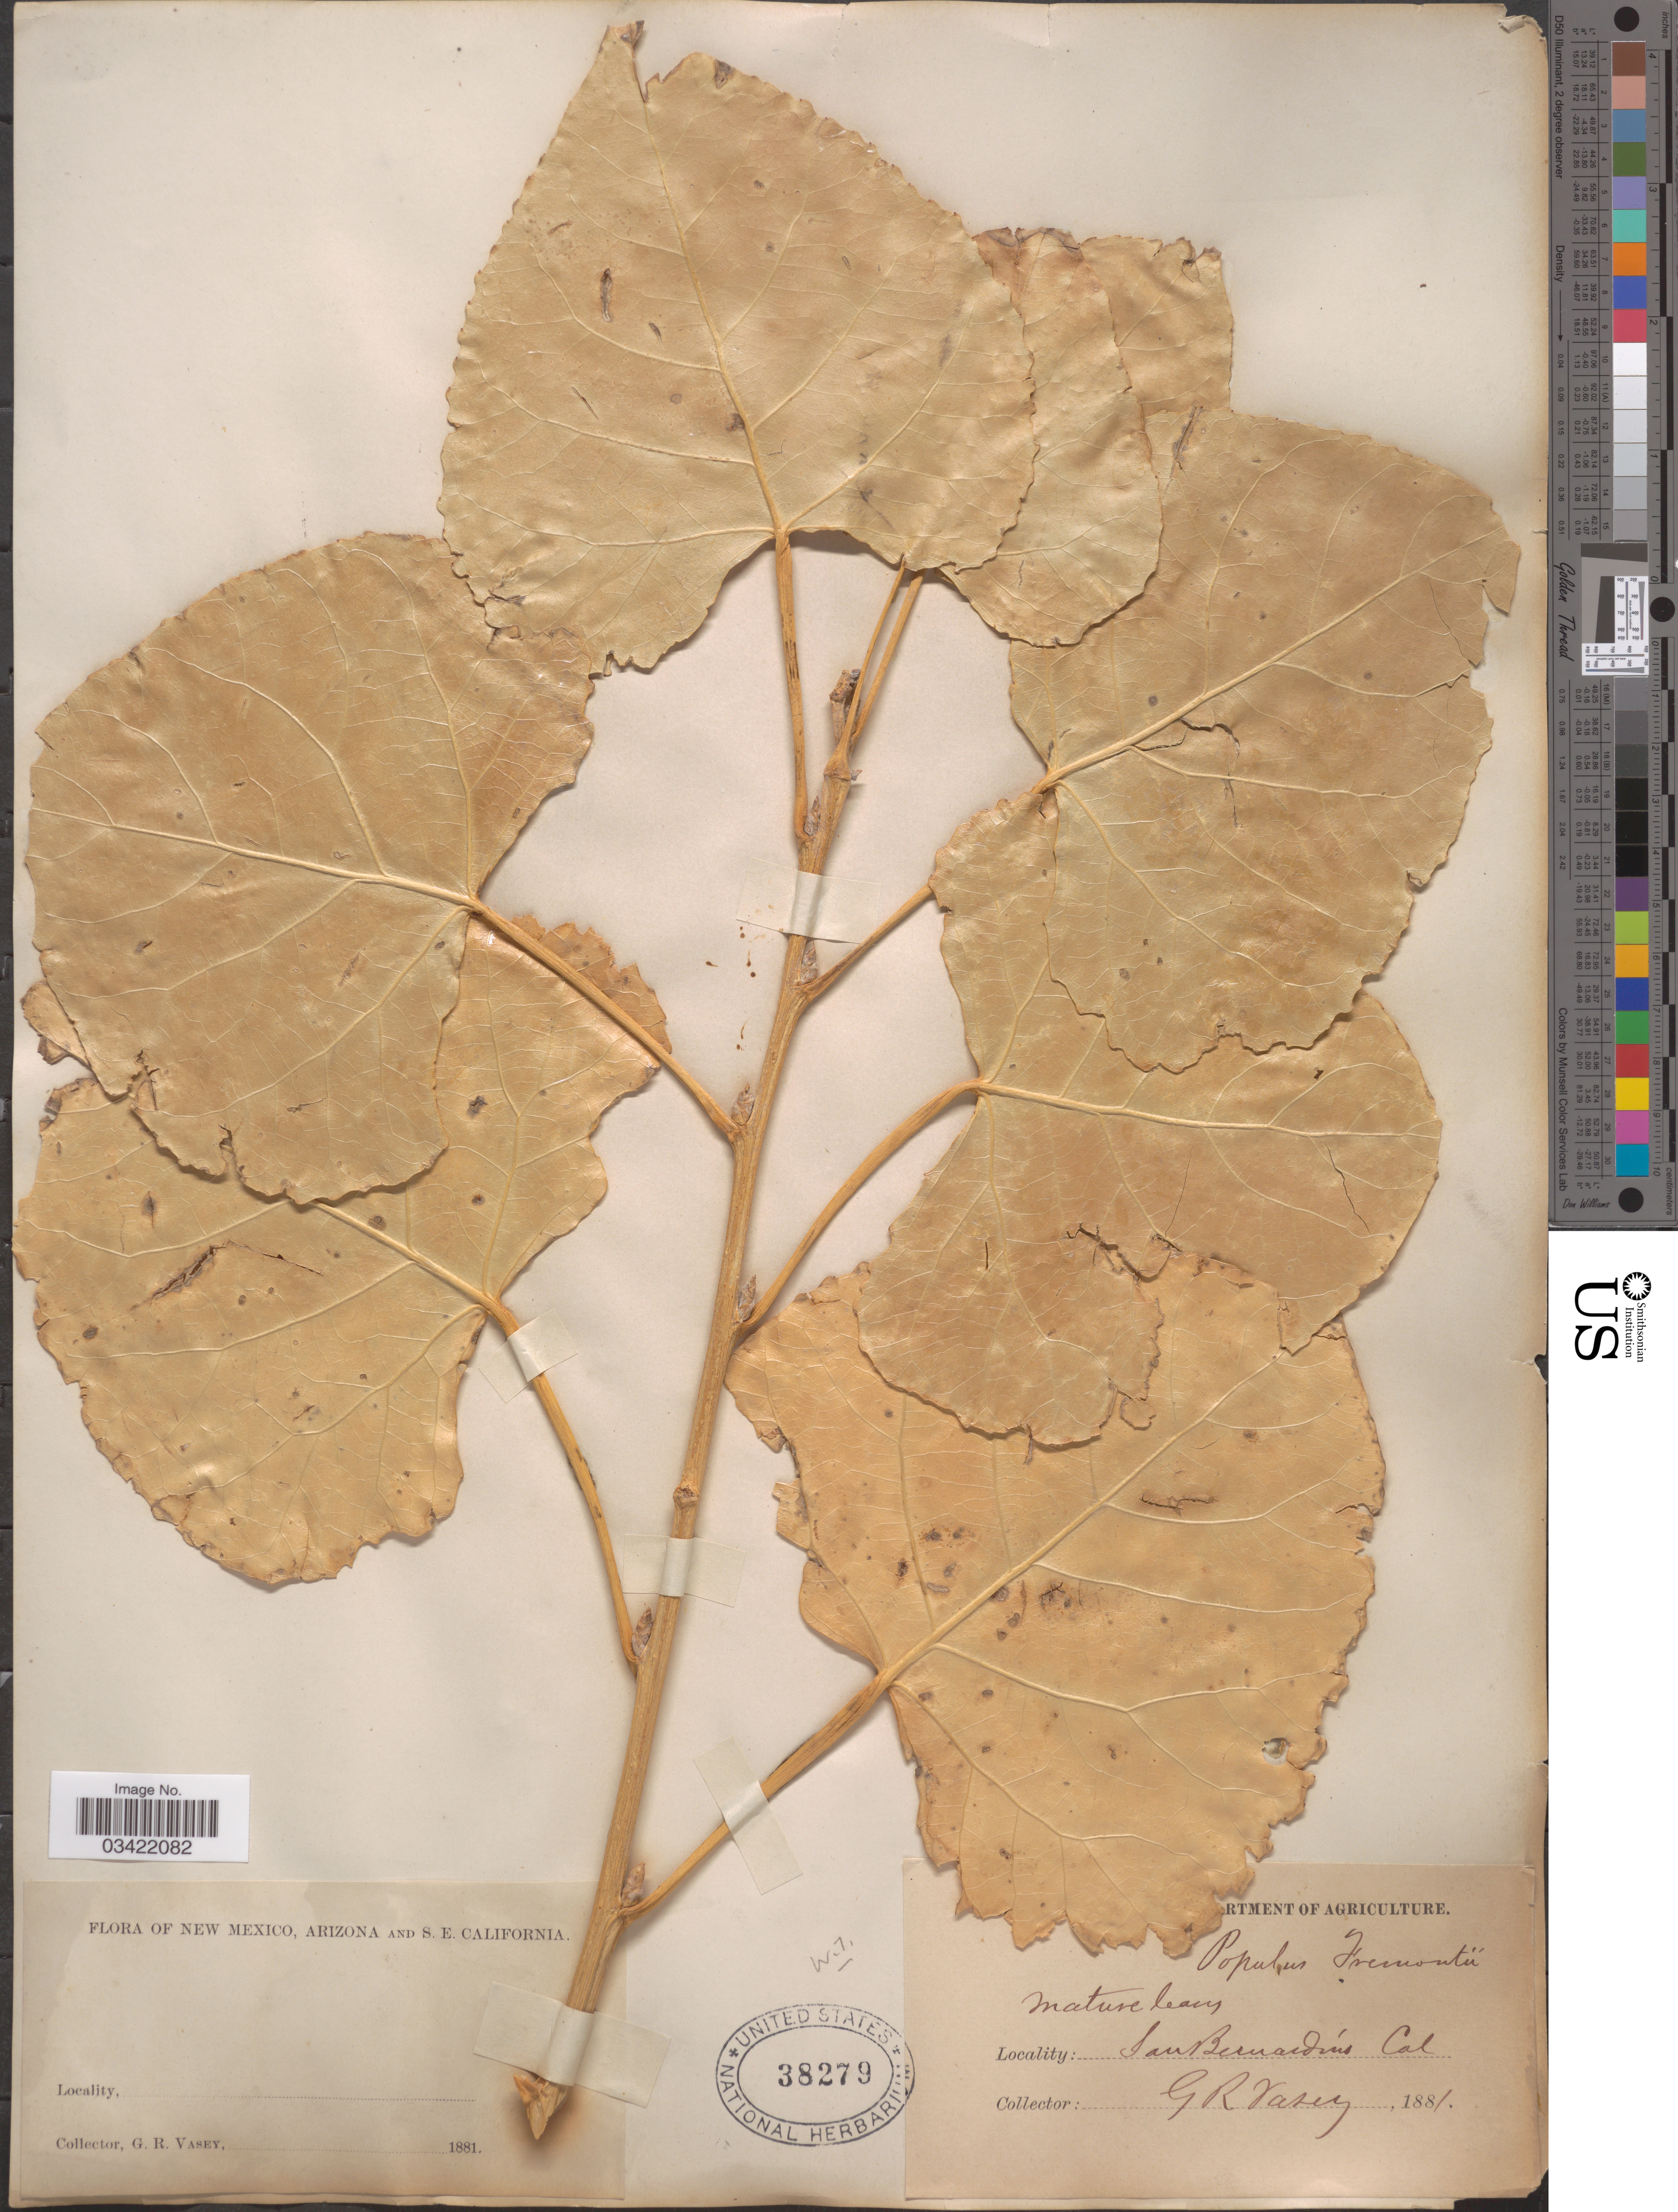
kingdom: Plantae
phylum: Tracheophyta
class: Magnoliopsida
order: Malpighiales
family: Salicaceae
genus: Populus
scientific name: Populus fremontii subsp. fremontii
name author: S. Watson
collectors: G. R. Vasey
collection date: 1881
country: United States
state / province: California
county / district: San Bernardino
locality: S. E. California. San Bernardino.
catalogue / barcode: US 38279